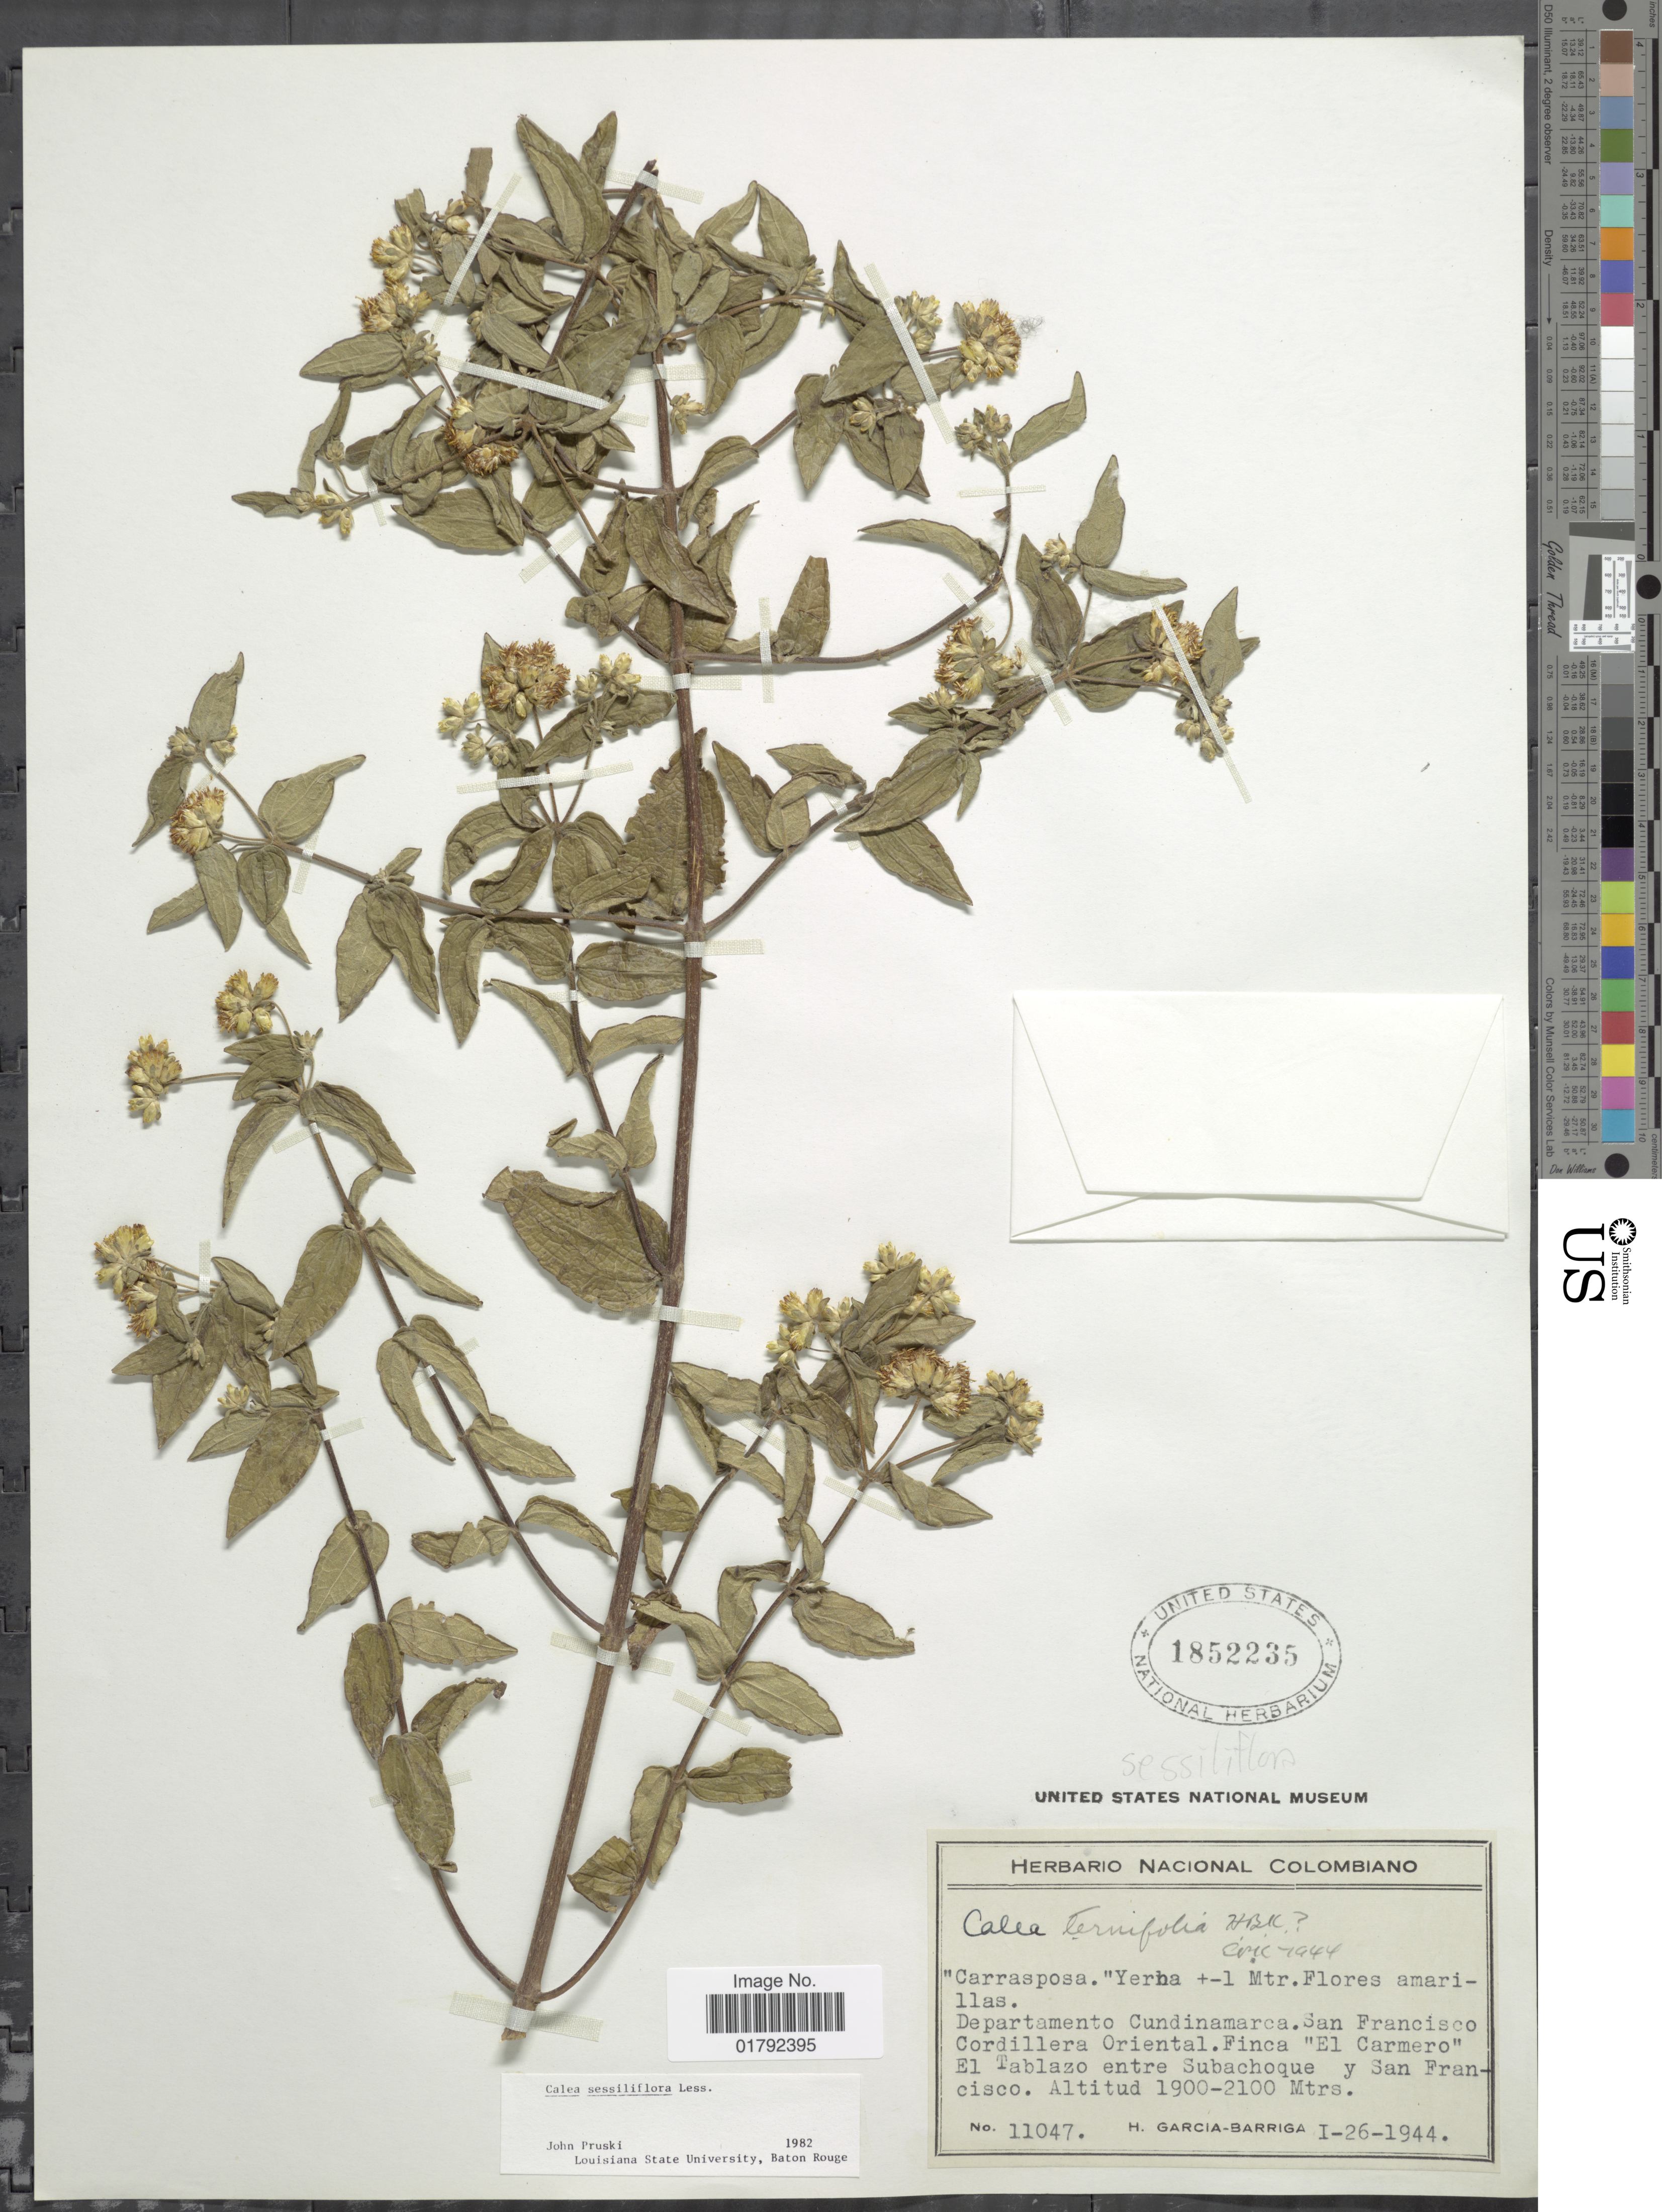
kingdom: Plantae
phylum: Tracheophyta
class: Magnoliopsida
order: Asterales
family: Asteraceae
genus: Calea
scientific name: Calea sessiliflora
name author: Less.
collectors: H. García Barriga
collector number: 11047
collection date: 1944-01-26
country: Colombia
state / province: Cundinamarca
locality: San Francisco Cordillera Oriental, Finca "El Carmero", El Tablazo entre Subachoque y San Francisco.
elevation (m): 1900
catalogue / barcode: US 1852235